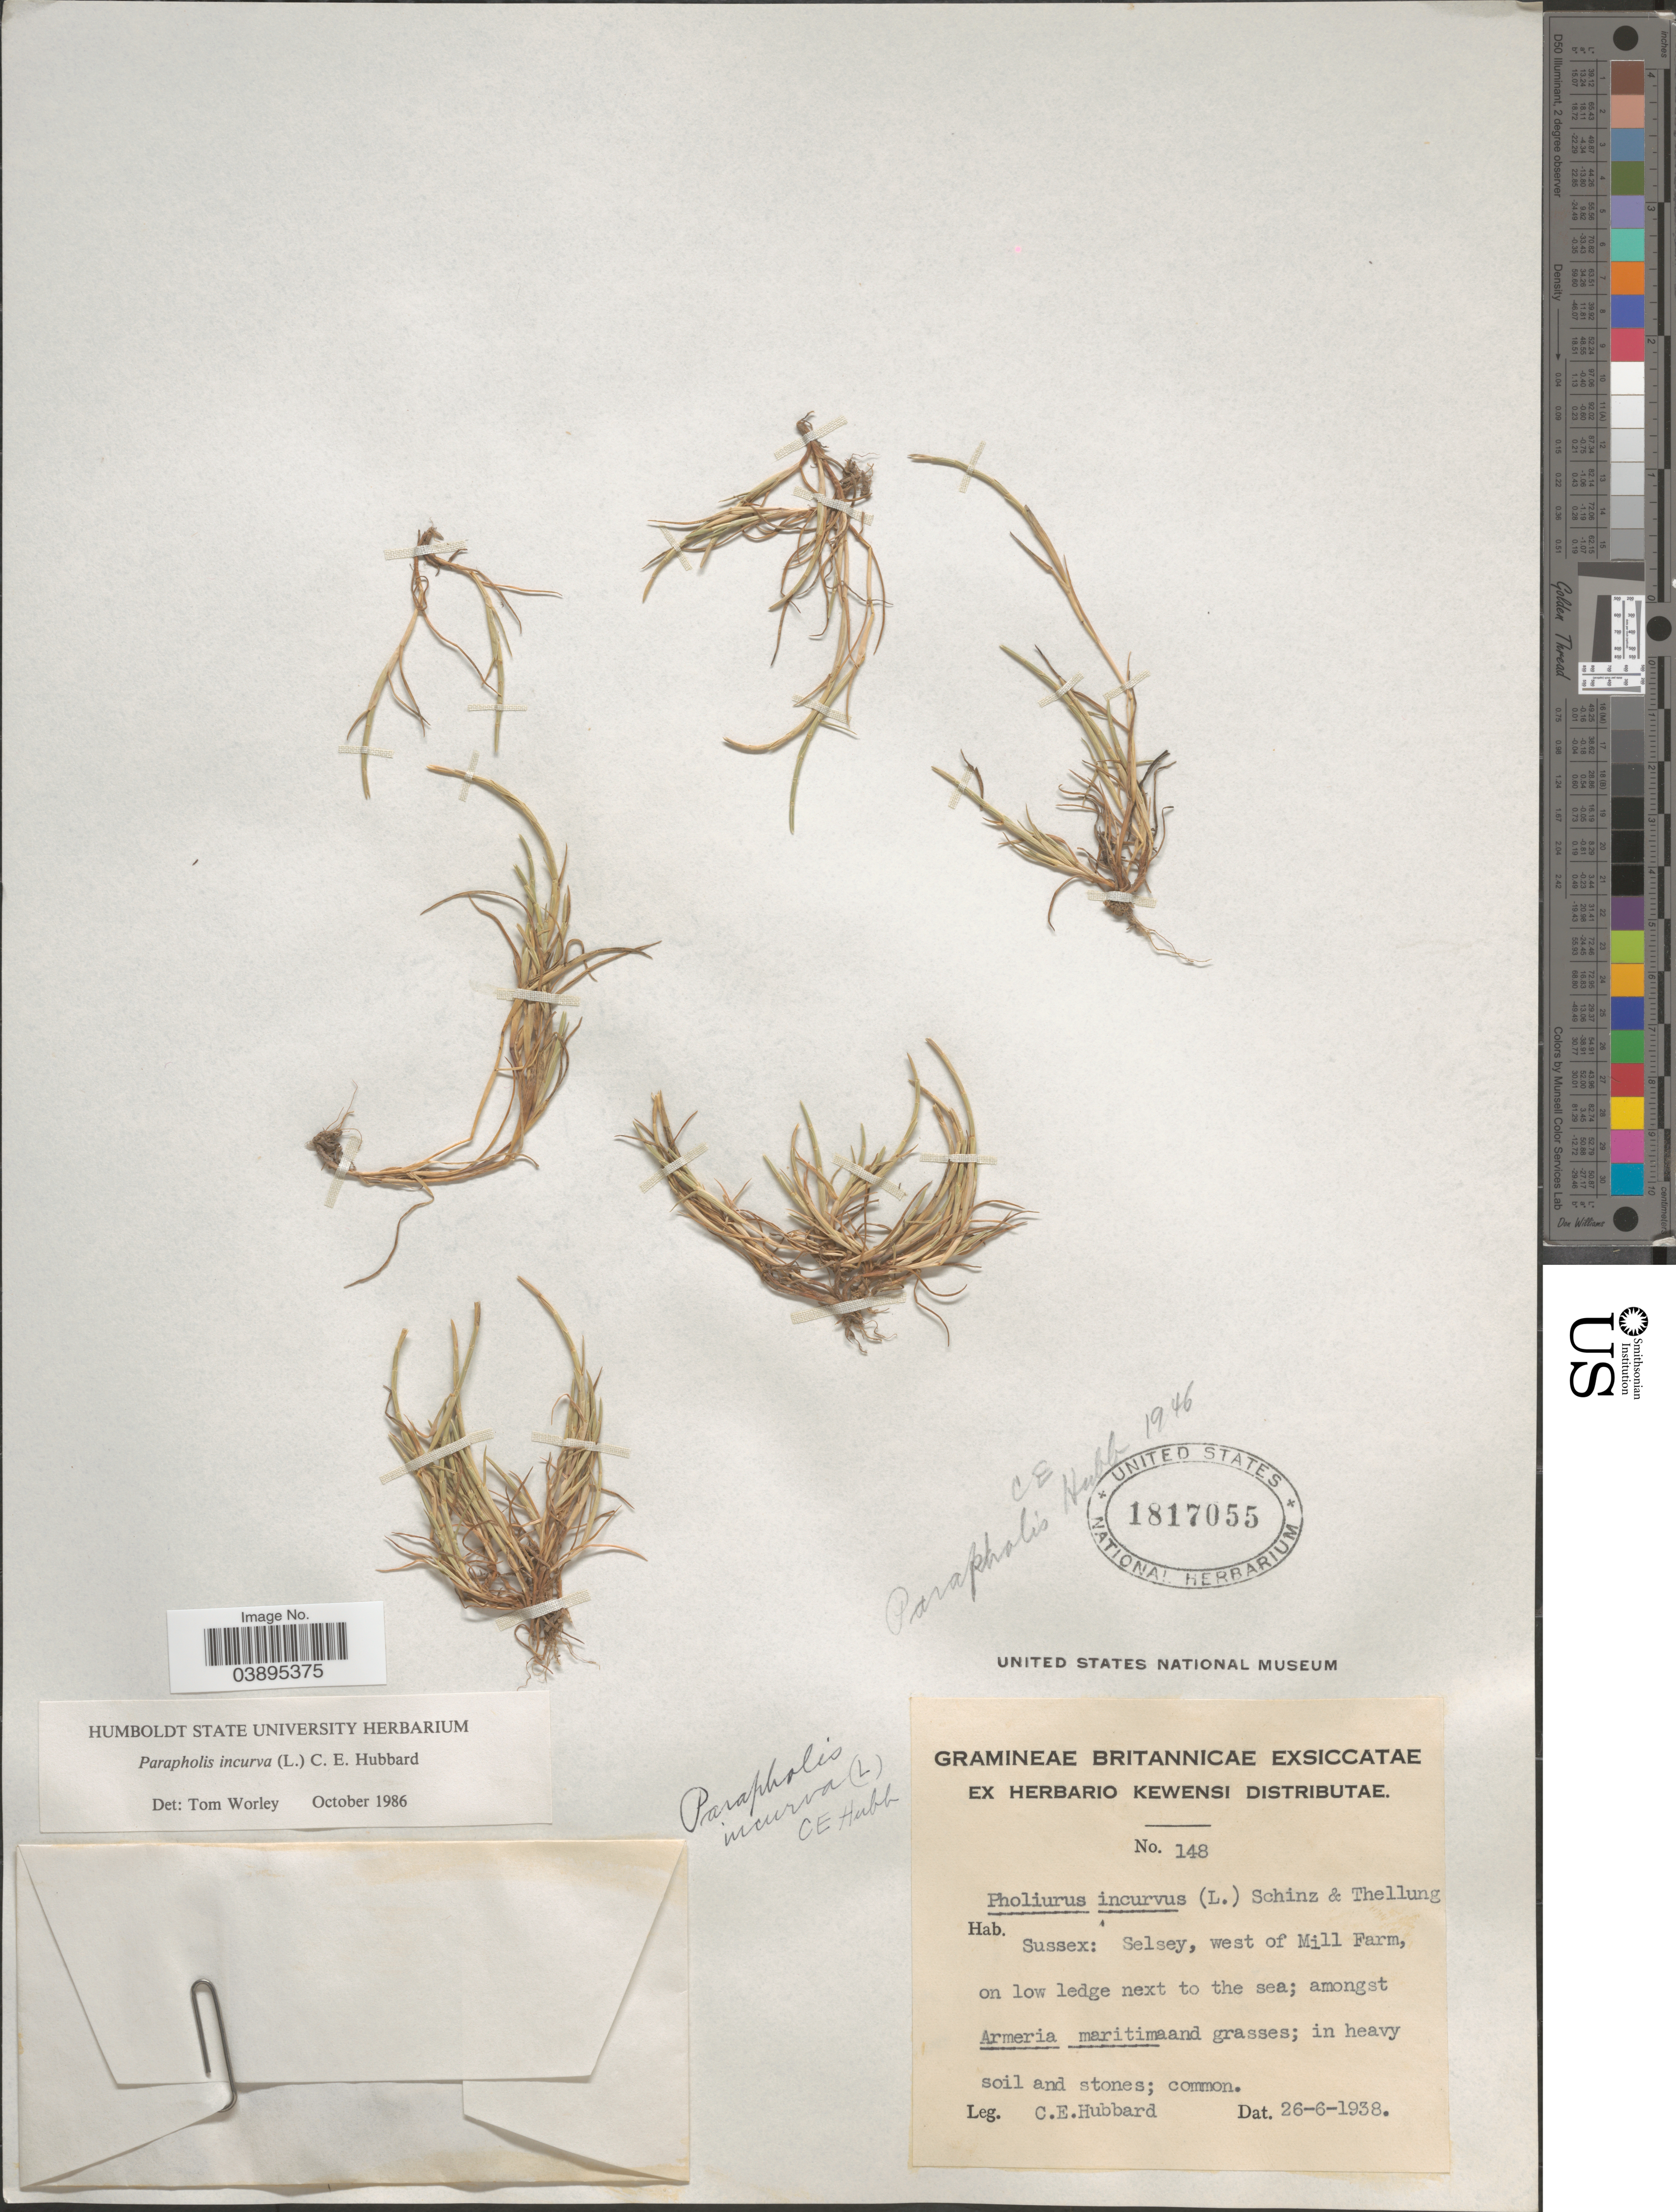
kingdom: Plantae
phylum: Tracheophyta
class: Liliopsida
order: Poales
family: Poaceae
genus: Parapholis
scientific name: Parapholis incurva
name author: (L.) C.E. Hubb.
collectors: C. E. Hubbard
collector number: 148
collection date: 1938-06-26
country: United Kingdom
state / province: England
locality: Sussex: Selsey, west of Mill Farm.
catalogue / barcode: US 1817055